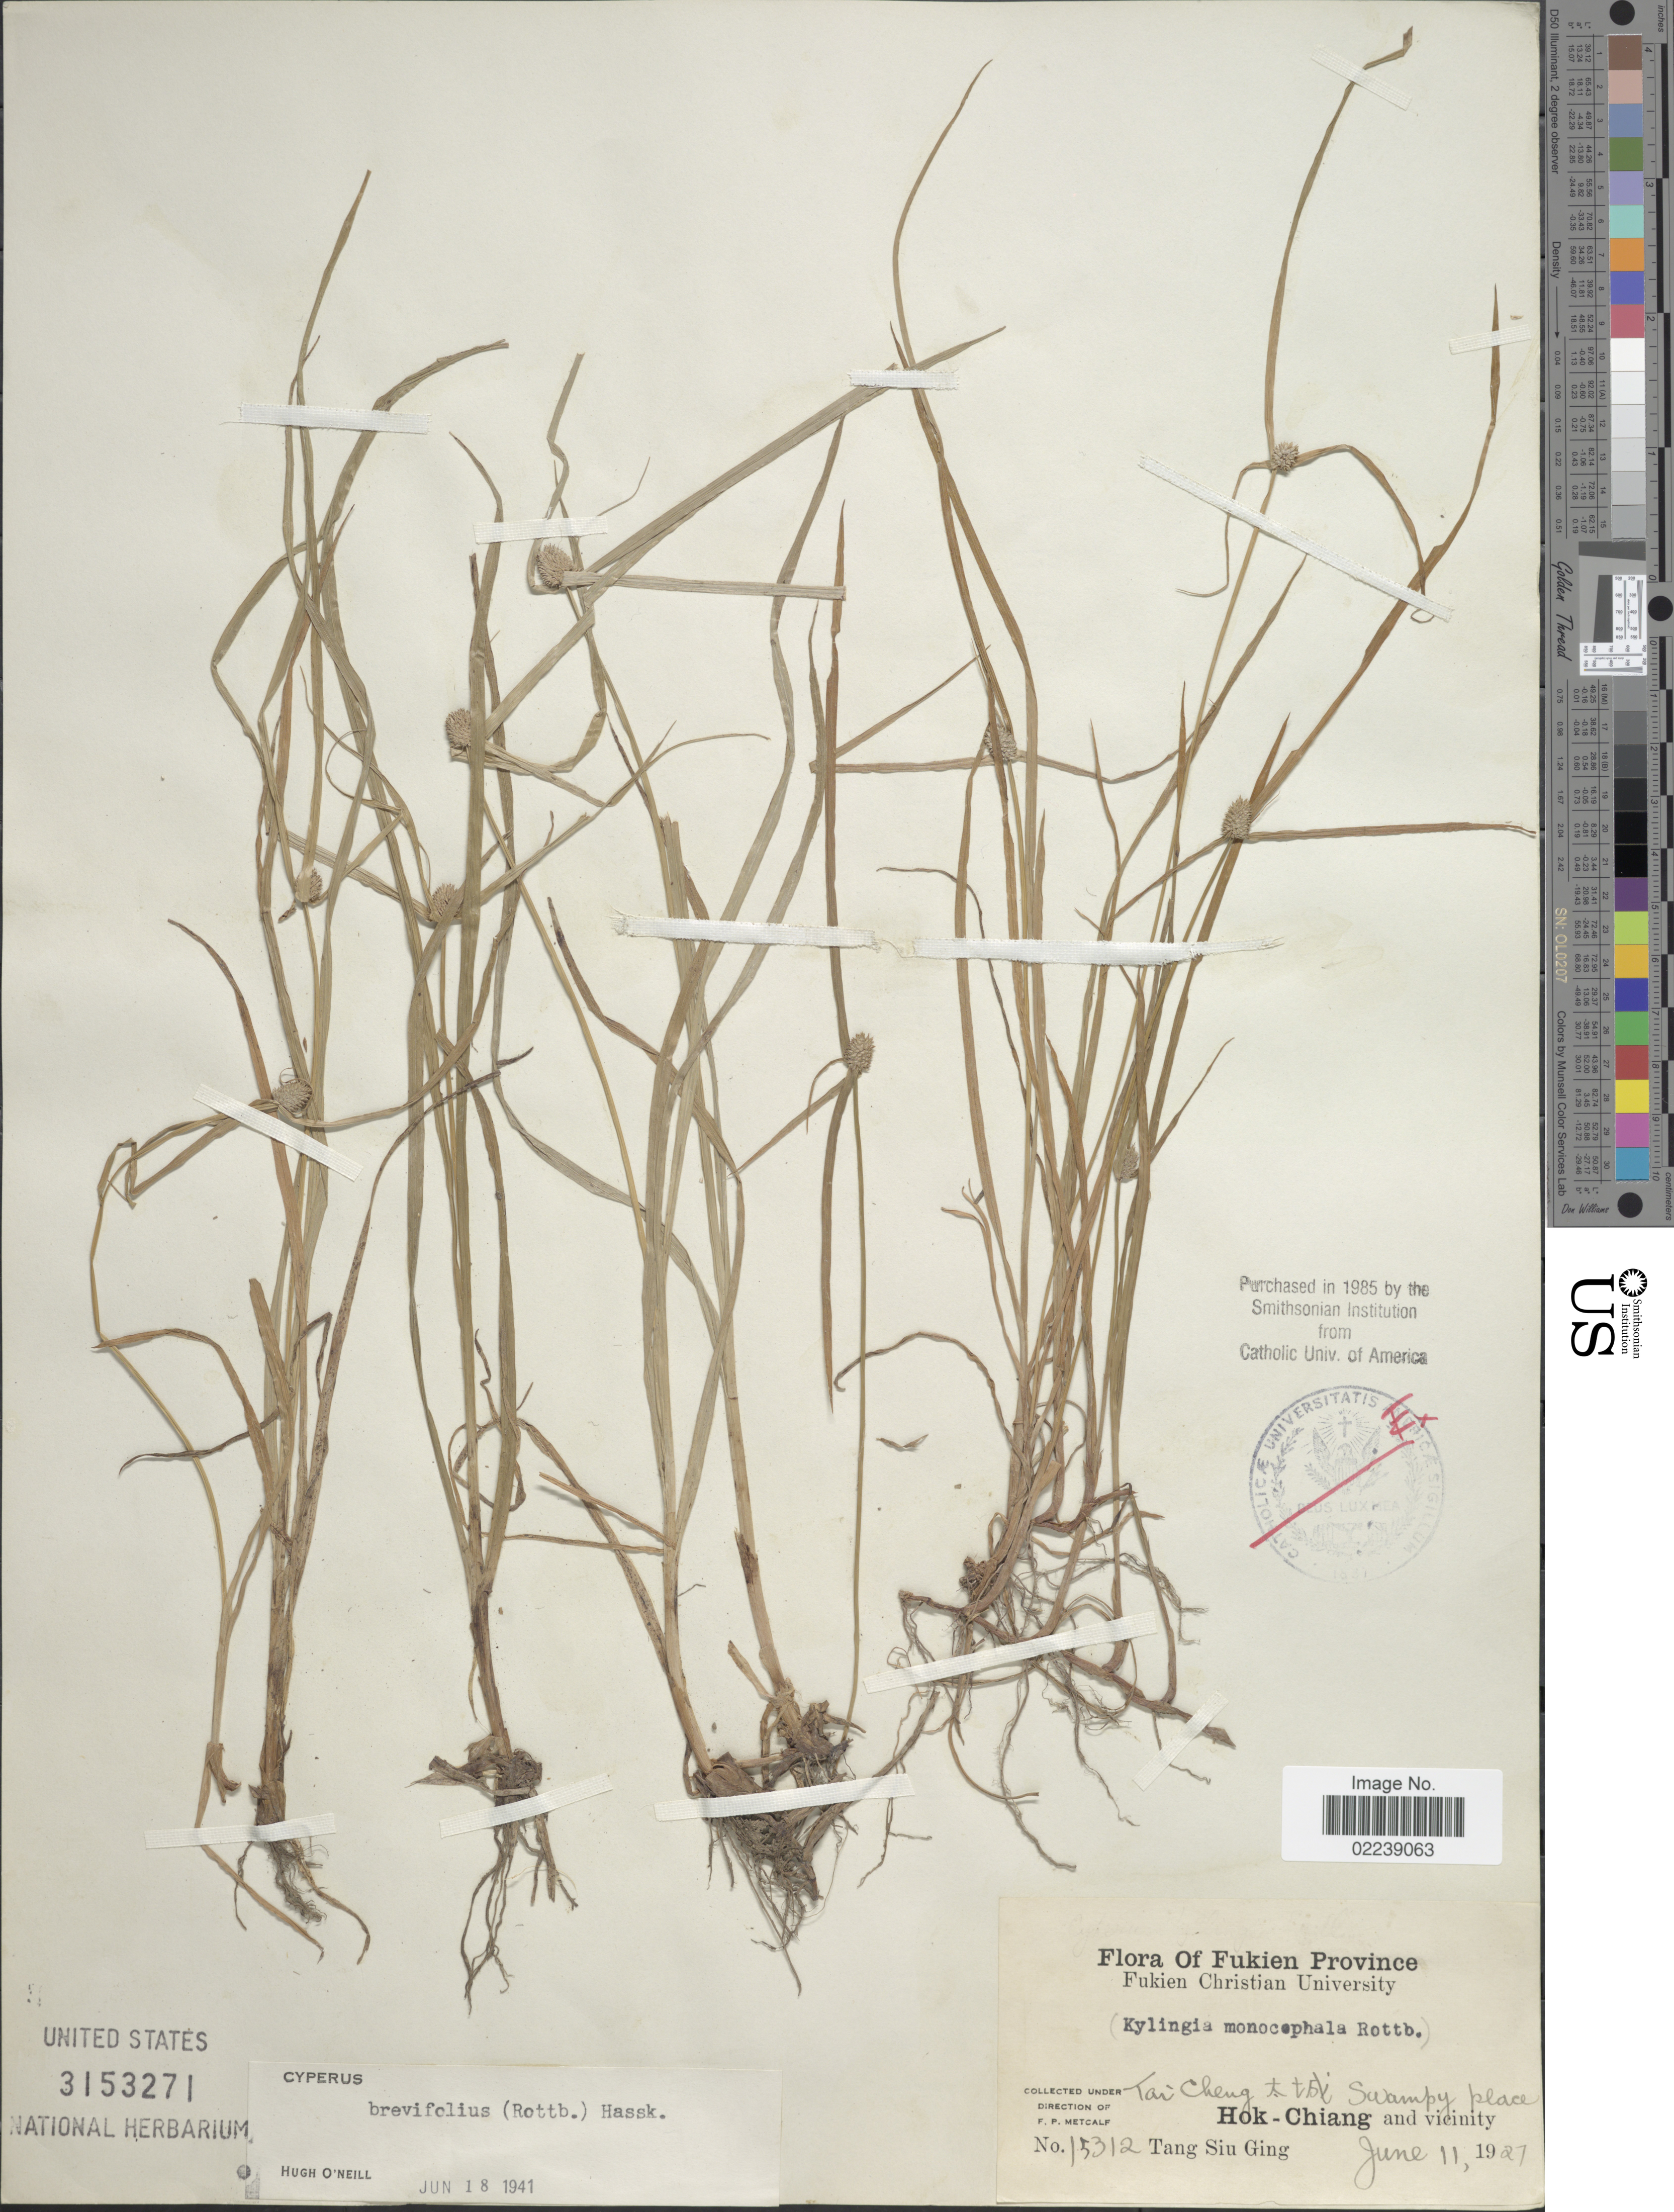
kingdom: Plantae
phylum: Tracheophyta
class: Liliopsida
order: Poales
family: Cyperaceae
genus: Cyperus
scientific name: Cyperus brevifolius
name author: (Rottb.) Hassk.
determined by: Strong, M. T., (US), Smithsonian Institution - National Museum of Natural History (UNITED STATES)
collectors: T. Ging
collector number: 15312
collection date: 1927-06-11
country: China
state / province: Fujian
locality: Fukien Province, Tai Cheng, Hok-Chiang and vicinity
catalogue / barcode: US 3153271